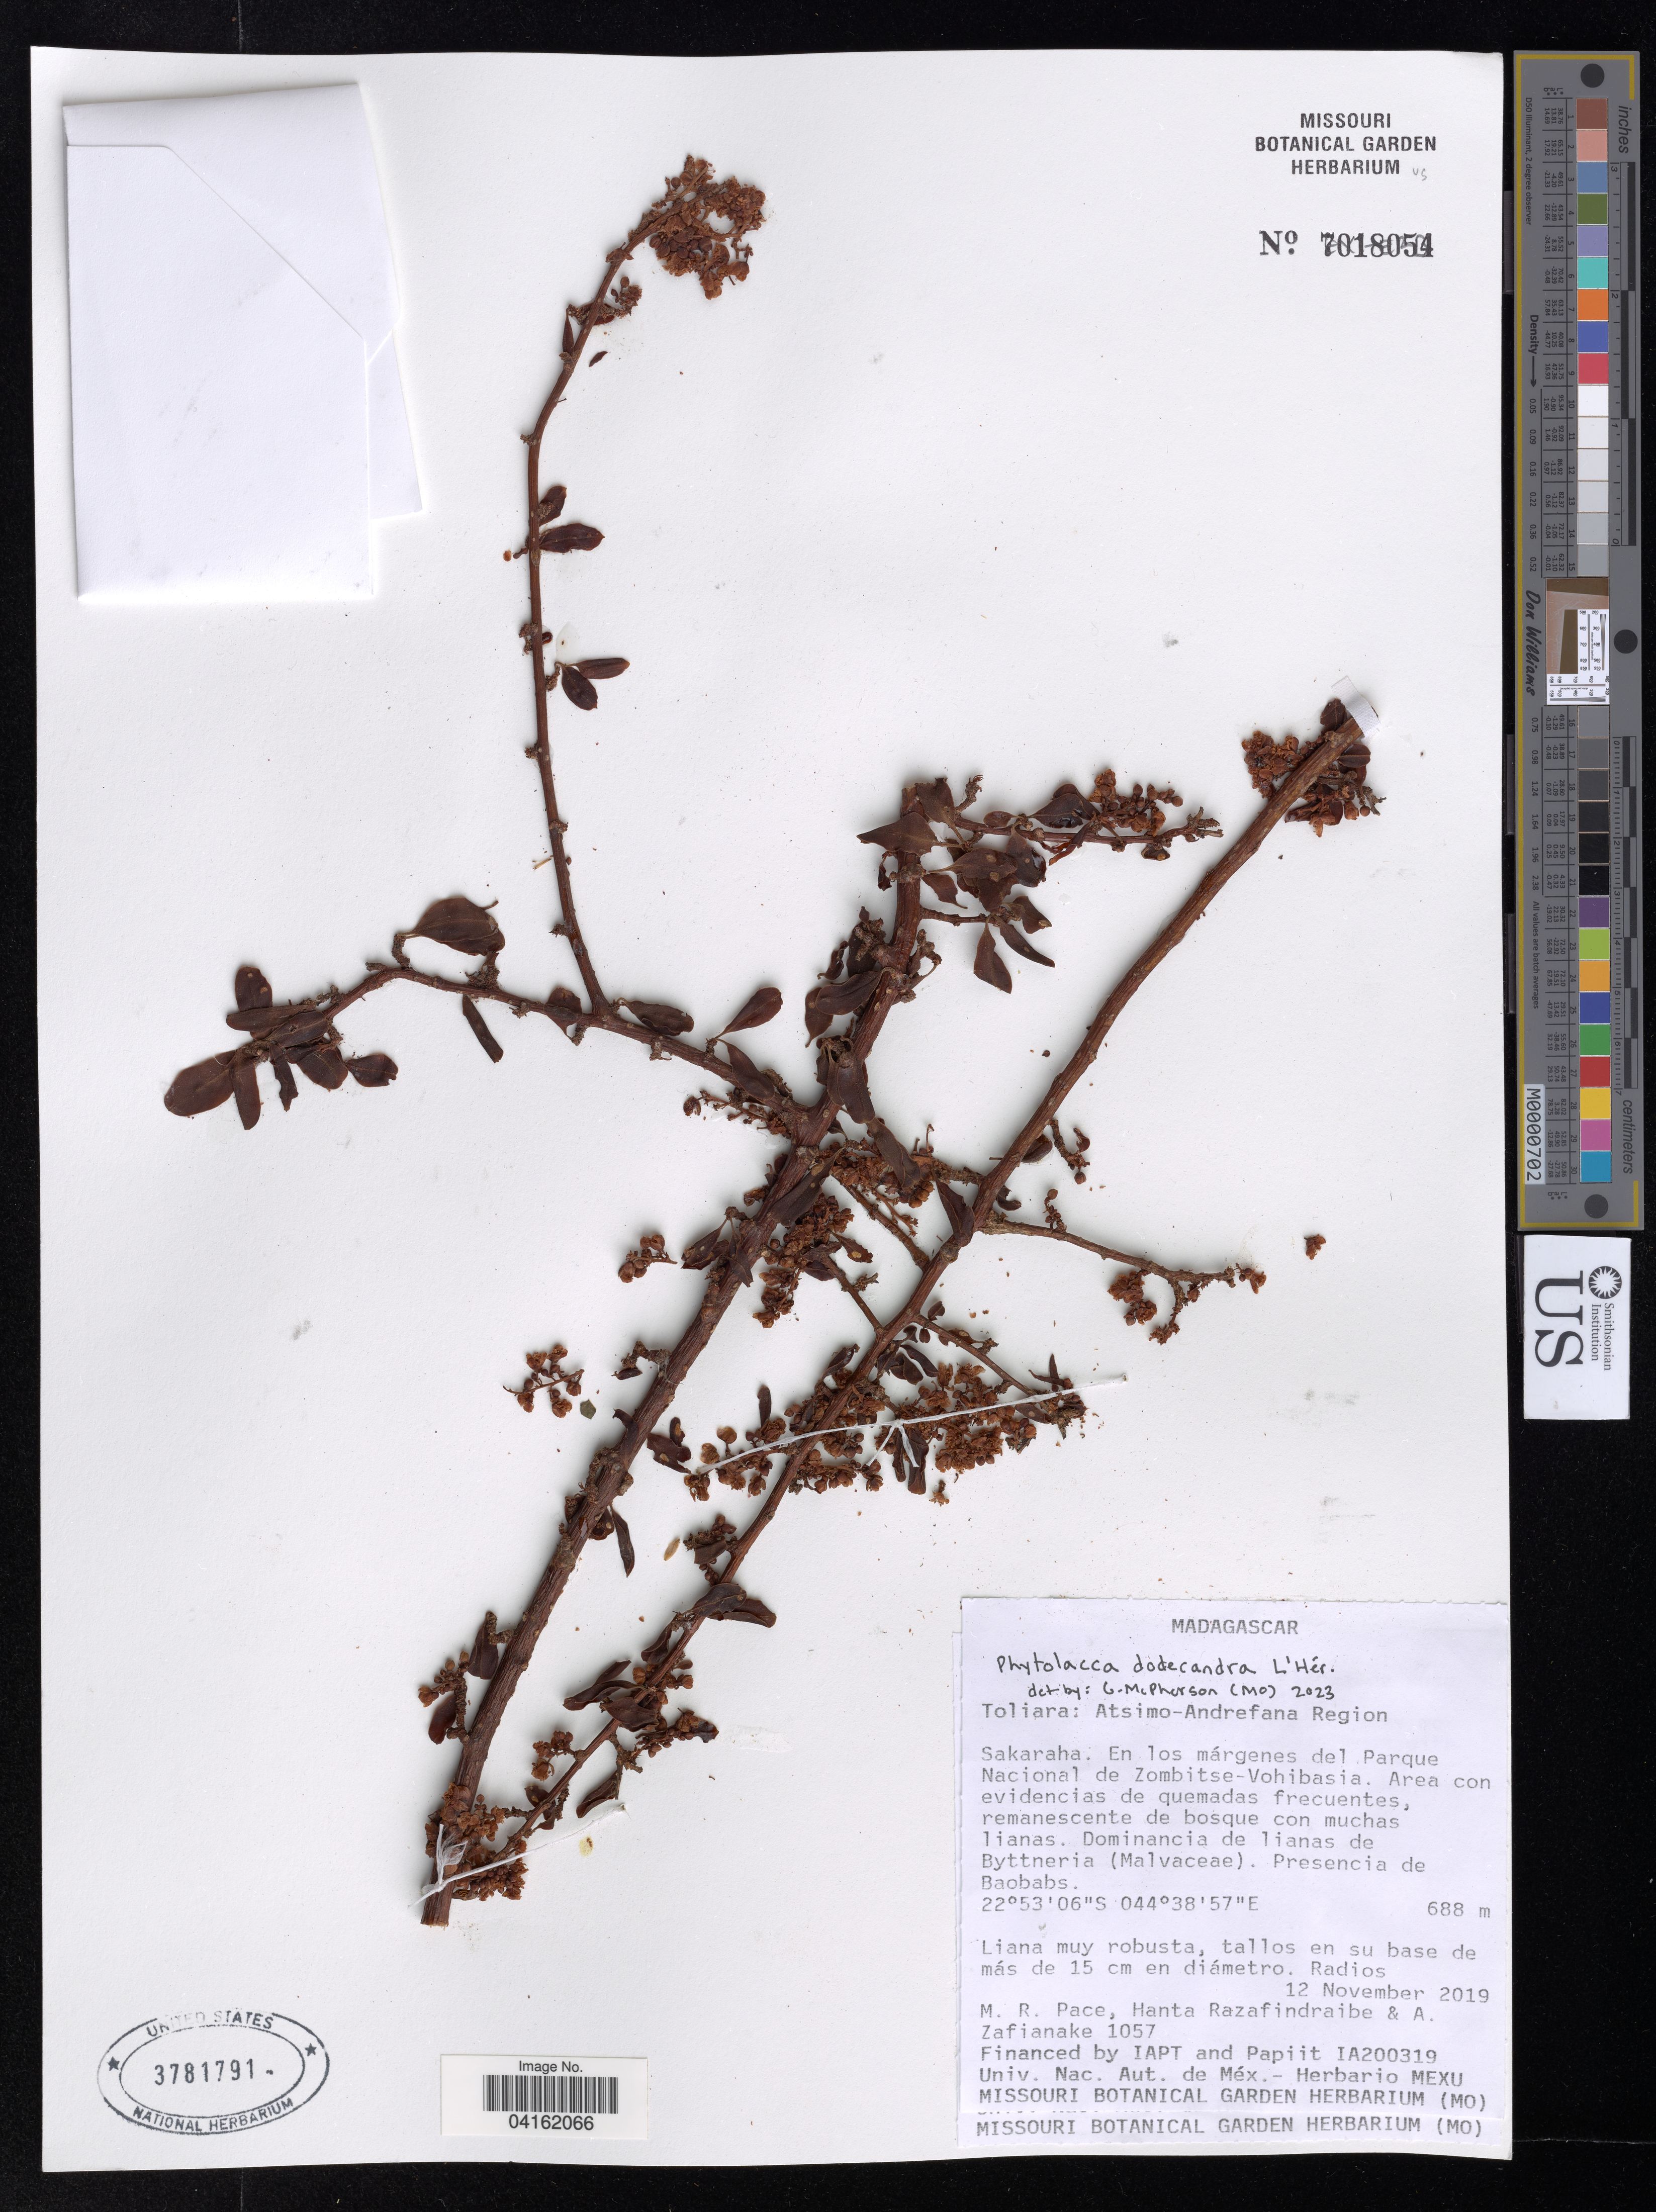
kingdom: Plantae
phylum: Tracheophyta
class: Magnoliopsida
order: Caryophyllales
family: Phytolaccaceae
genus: Phytolacca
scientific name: Phytolacca dodecandra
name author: L'Hér.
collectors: M. R. Pace & H. Razafindraibe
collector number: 1057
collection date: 2019-11-12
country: Madagascar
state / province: Toliara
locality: Atsimo-Andrefana Region. Sakaraha. El los márgenes del Parque Nacional de Zombitse-Vohibasia.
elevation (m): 688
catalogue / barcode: US 3781791